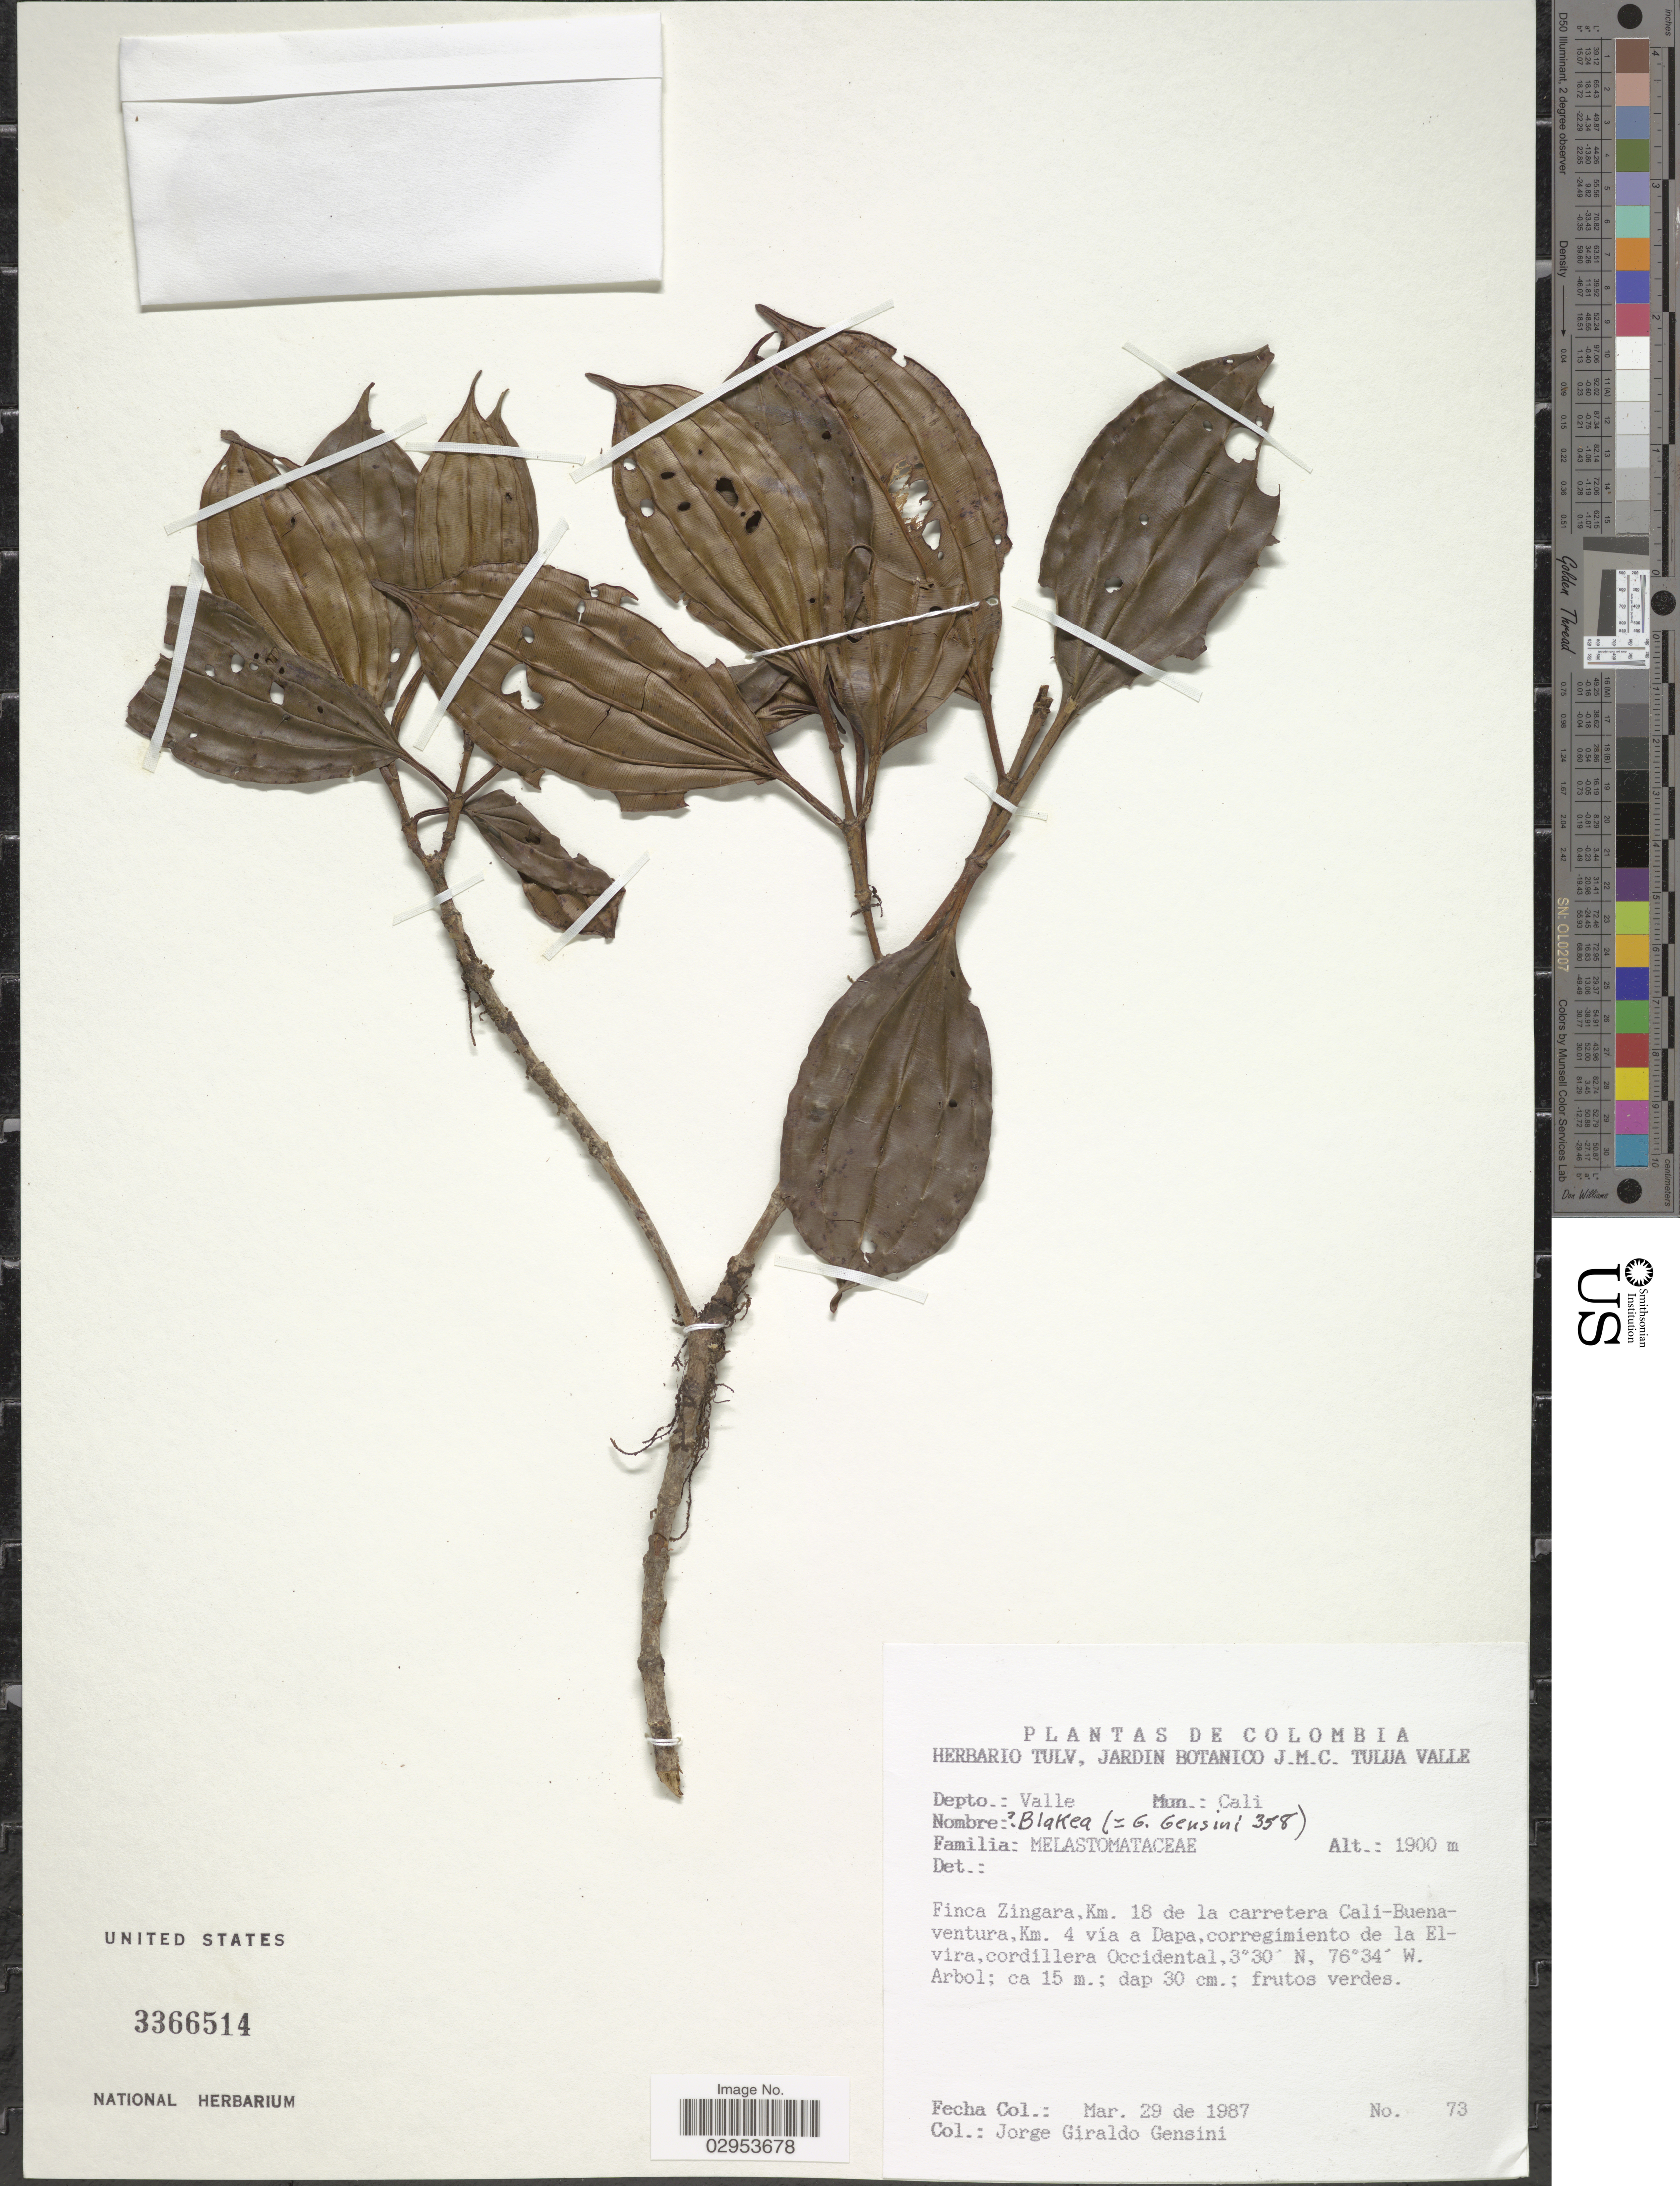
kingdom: Plantae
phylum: Tracheophyta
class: Magnoliopsida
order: Myrtales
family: Melastomataceae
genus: Blakea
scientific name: Blakea sp.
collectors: J. Giraldo-Gensini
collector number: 73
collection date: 1987-03-29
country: Colombia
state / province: Valle del Cauca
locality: Depto.: Valle, Mun.: Cali, Finca Zingara, Km. 18 de la carretera Cali-Buenaventura, Km. 4 via a Dapa, corregimiento de la Elvira, cordillera Occidental.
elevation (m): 1900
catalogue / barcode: US 3366514